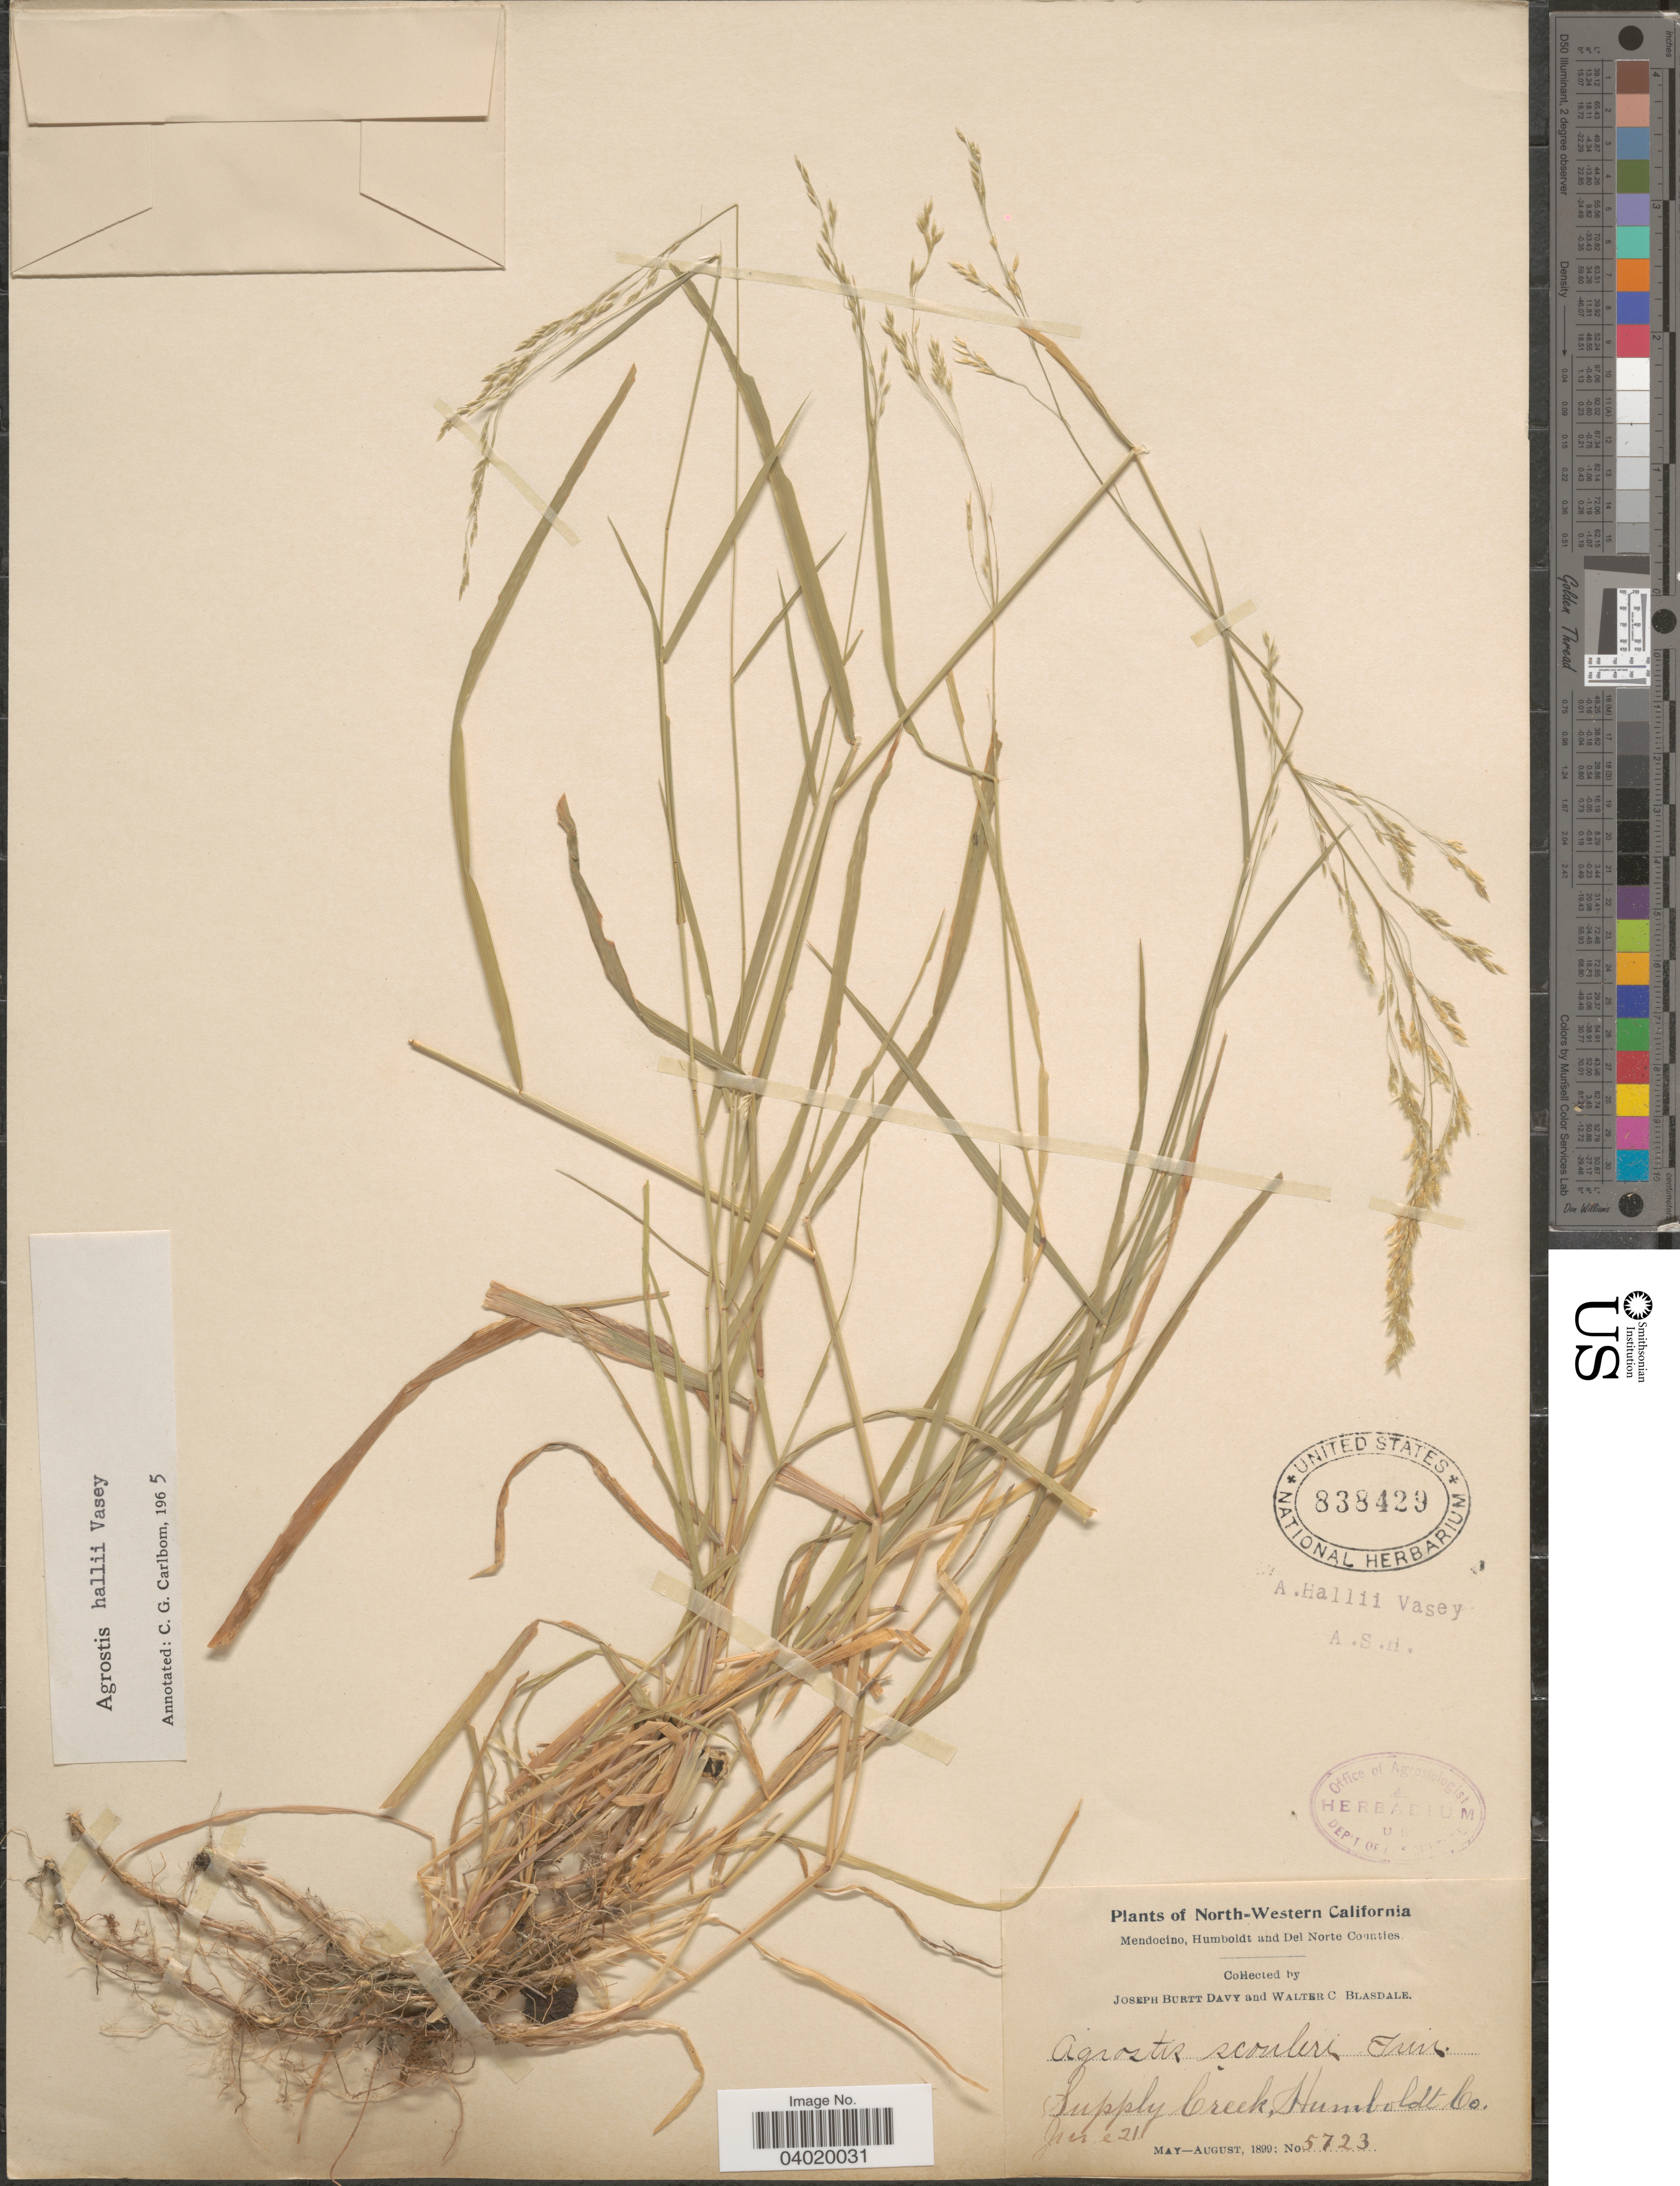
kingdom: Plantae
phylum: Tracheophyta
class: Liliopsida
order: Poales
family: Poaceae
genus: Agrostis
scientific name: Agrostis hallii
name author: Vasey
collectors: J. Burtt Davy & W. Blasdale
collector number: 5723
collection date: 1899-06-21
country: United States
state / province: California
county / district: Humboldt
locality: North-Western California. Supply Creek, Humboldt Co.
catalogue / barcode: US 838429